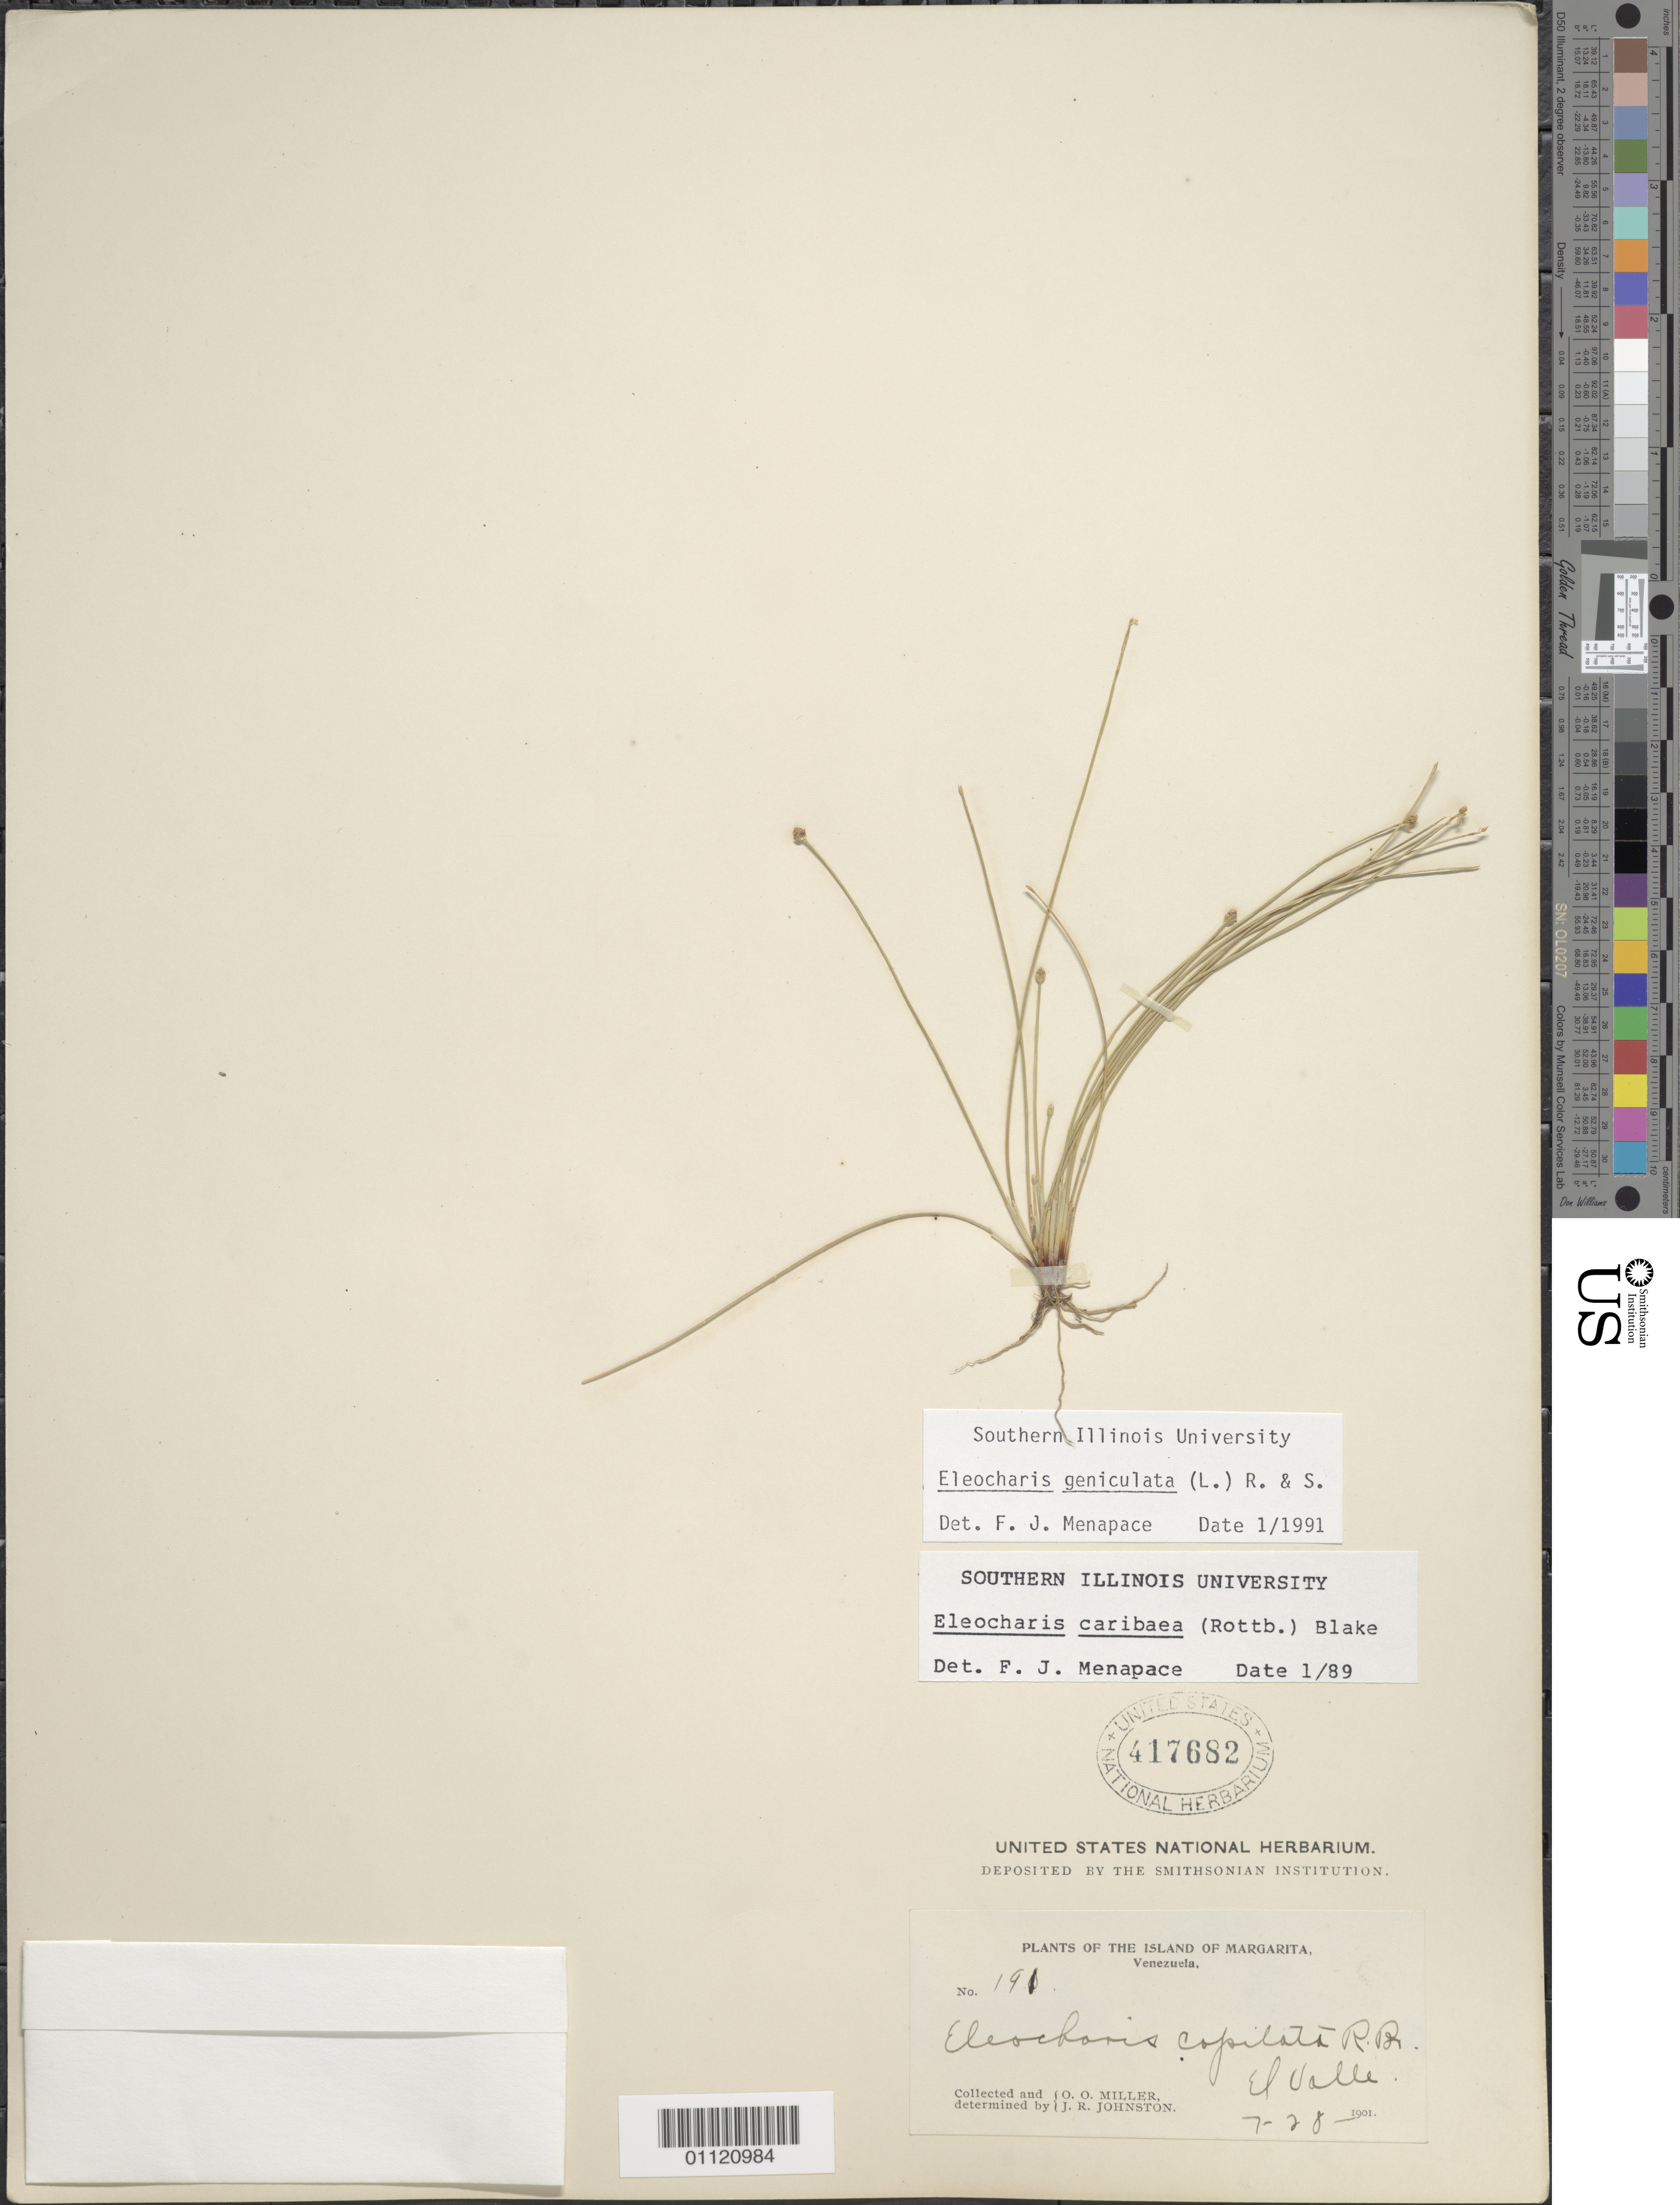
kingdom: Plantae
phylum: Tracheophyta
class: Liliopsida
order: Poales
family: Cyperaceae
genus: Eleocharis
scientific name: Eleocharis geniculata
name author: (L.) Roem. & Schult.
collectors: O. O. Miller & J. Johnston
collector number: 191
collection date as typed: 28 Jul 1901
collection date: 1901-07-28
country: Venezuela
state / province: Nueva Esparta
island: Margarita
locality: El Valle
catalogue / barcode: US 417682